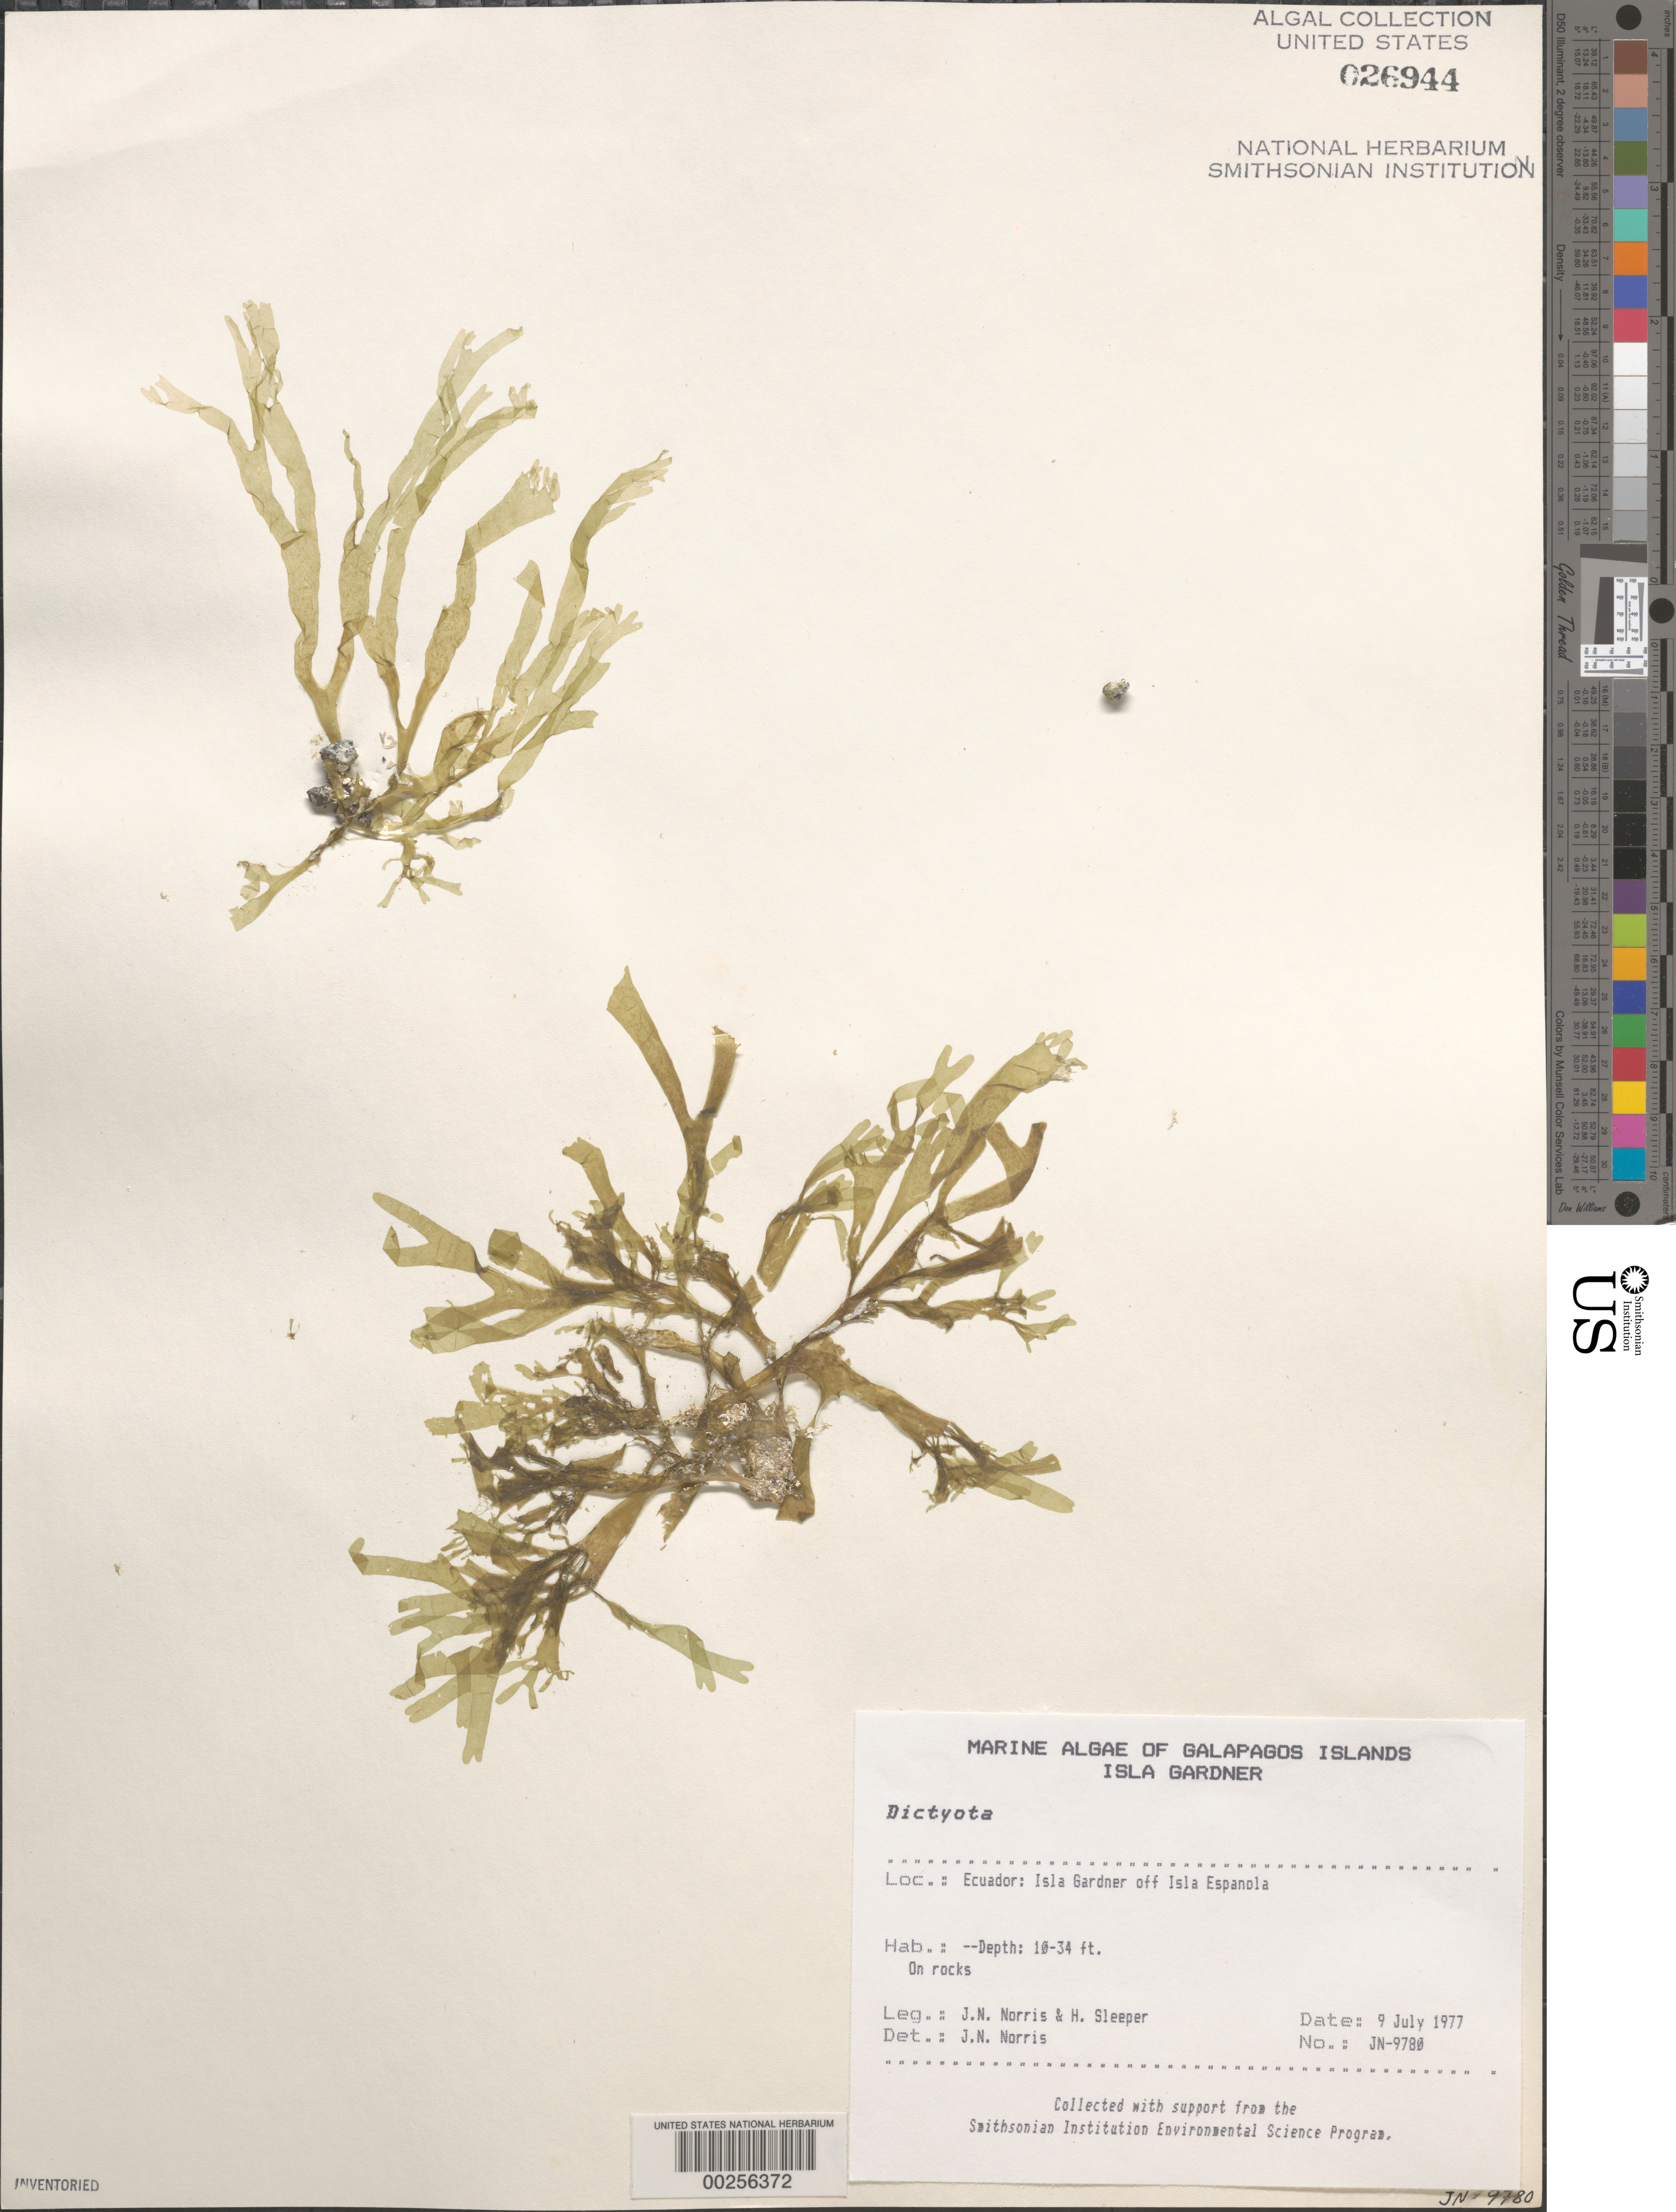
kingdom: Chromista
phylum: Ochrophyta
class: Phaeophyceae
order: Dictyotales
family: Dictyotaceae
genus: Dictyota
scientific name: Dictyota sp.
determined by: Norris, James N.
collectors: J. N. Norris & H. Sleeper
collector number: JN-9780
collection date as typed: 09 Jul 1977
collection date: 1977-07-09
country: Ecuador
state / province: Colón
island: Gardner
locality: Off Isla Española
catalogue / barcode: US 26944